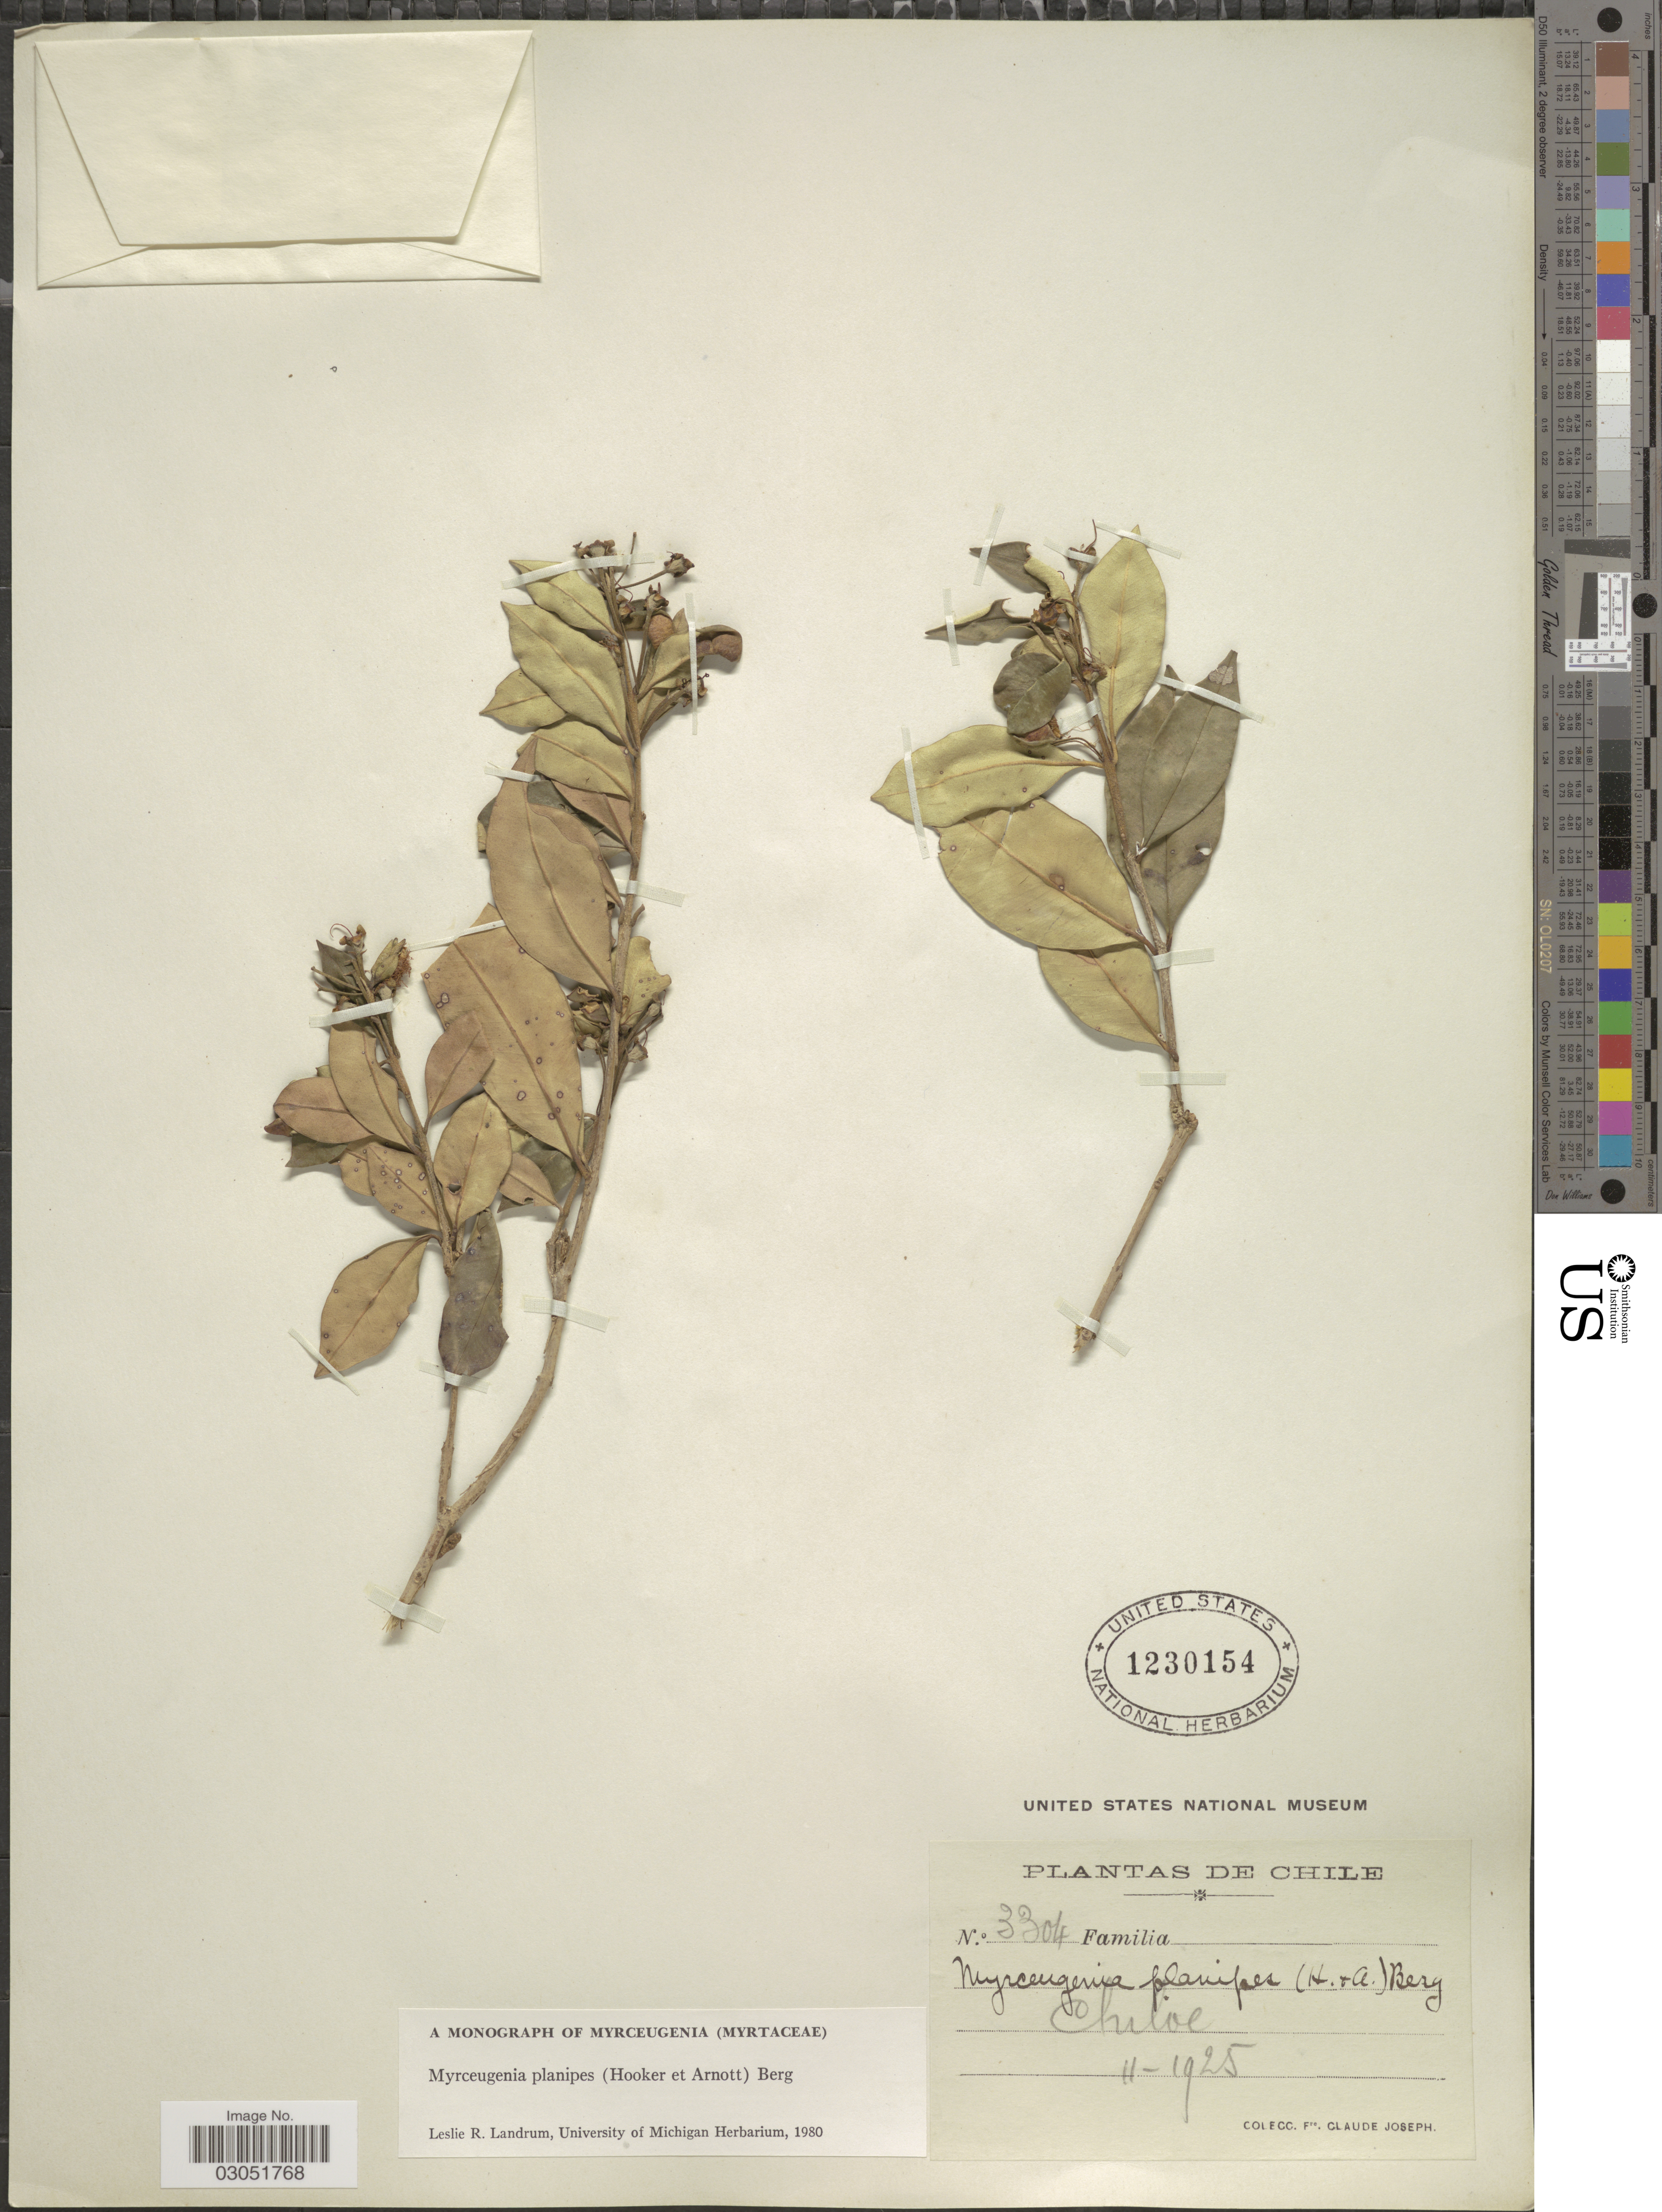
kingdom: Plantae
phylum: Tracheophyta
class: Magnoliopsida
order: Myrtales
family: Myrtaceae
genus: Myrceugenia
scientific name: Myrceugenia planipes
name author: (Hook. & Arn.) O. Berg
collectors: Bro. Claude-Joseph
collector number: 3304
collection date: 1925-11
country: Chile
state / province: Arica y Parinacota (XV)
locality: Chiloe.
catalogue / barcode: US 1230154